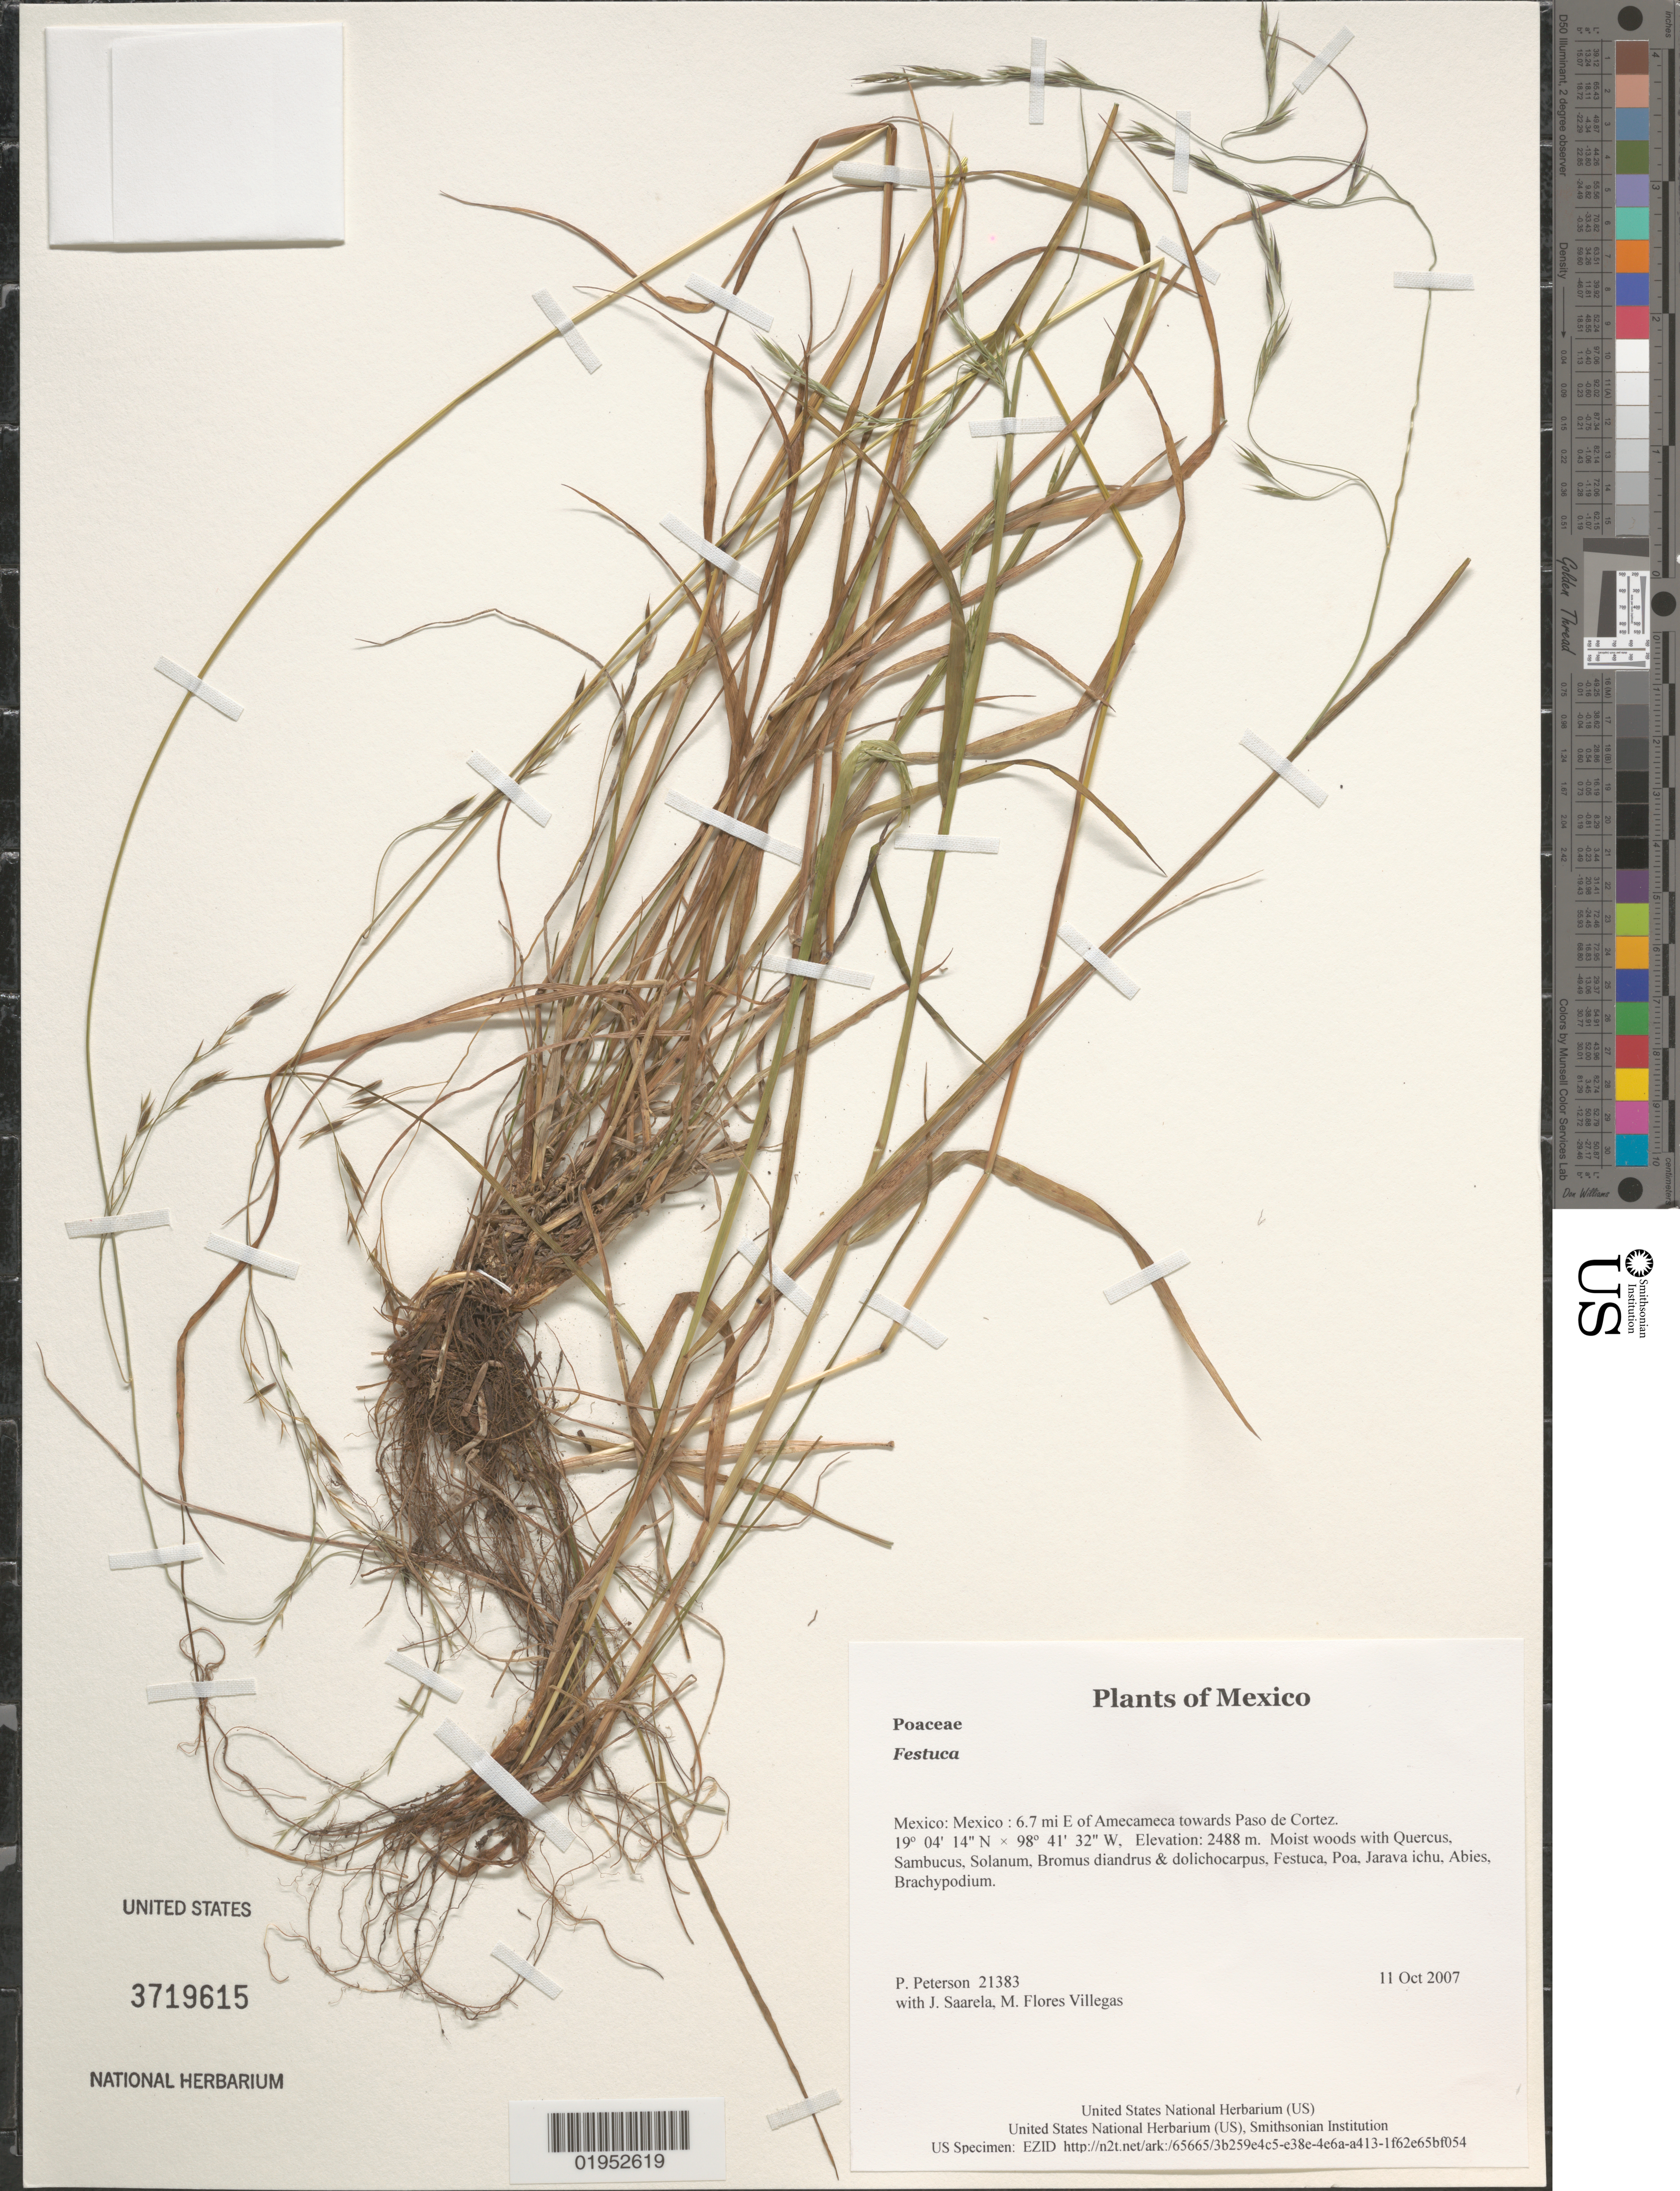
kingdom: Plantae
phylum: Tracheophyta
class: Liliopsida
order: Poales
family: Poaceae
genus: Festuca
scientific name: Festuca sp.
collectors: P. M. Peterson, J. Saarela & M. Flores Villegas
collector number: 21383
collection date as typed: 11 Oct 2007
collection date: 2007-10-11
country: Mexico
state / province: México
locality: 6.7 mi E of Amecameca towards Paso de Cortez.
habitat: Moist woods with Quercus, Sambucus, Solanum, Bromus diandrus & dolichocarpus, Festuca, Poa, Jarava ichu, Abies, Brachypodium.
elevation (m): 2488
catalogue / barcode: US 3719615